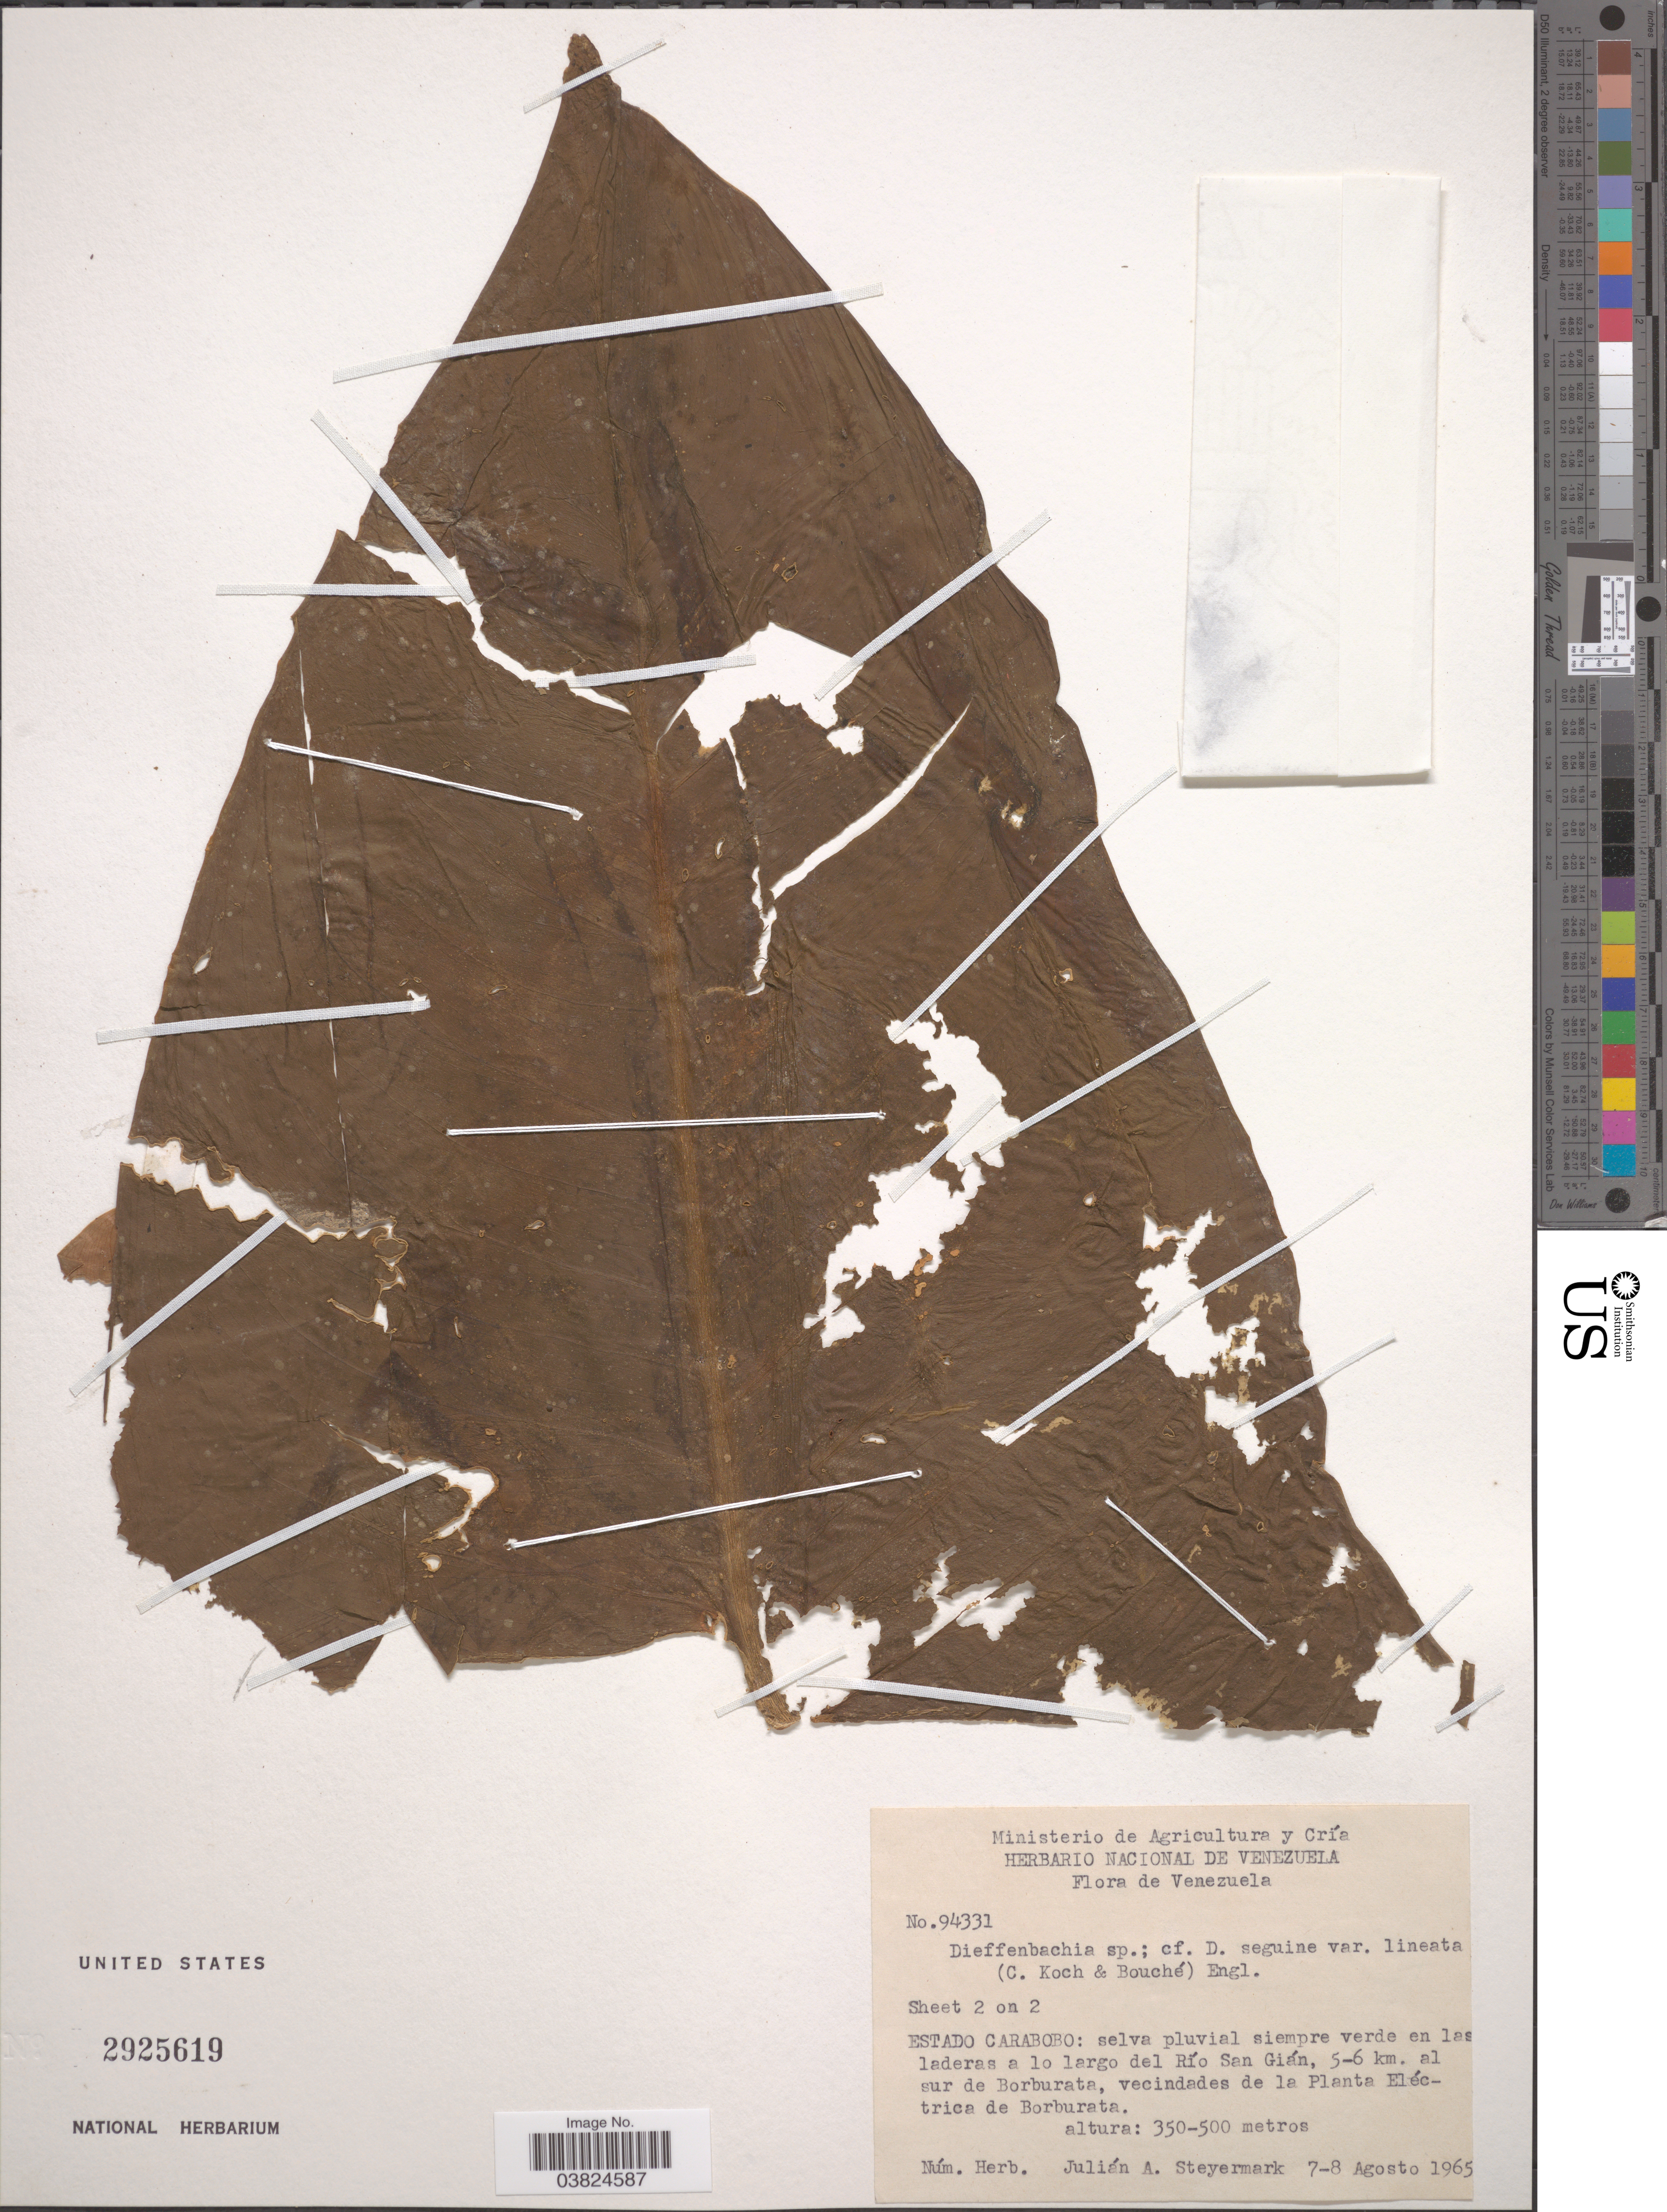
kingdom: Plantae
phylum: Tracheophyta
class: Liliopsida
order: Alismatales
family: Araceae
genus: Dieffenbachia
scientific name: Dieffenbachia sp.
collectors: J. Steyermark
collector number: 94331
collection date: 1965-08-07/1965-08-08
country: Venezuela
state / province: Carabobo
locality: Selva pluvial siempre verde en las laderas a lo largo del Río San Gián, 5-6 km. al sur de Borburata, vecindadaes de la Planta Eléctrica de Borburata.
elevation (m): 350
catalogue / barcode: US 2925619